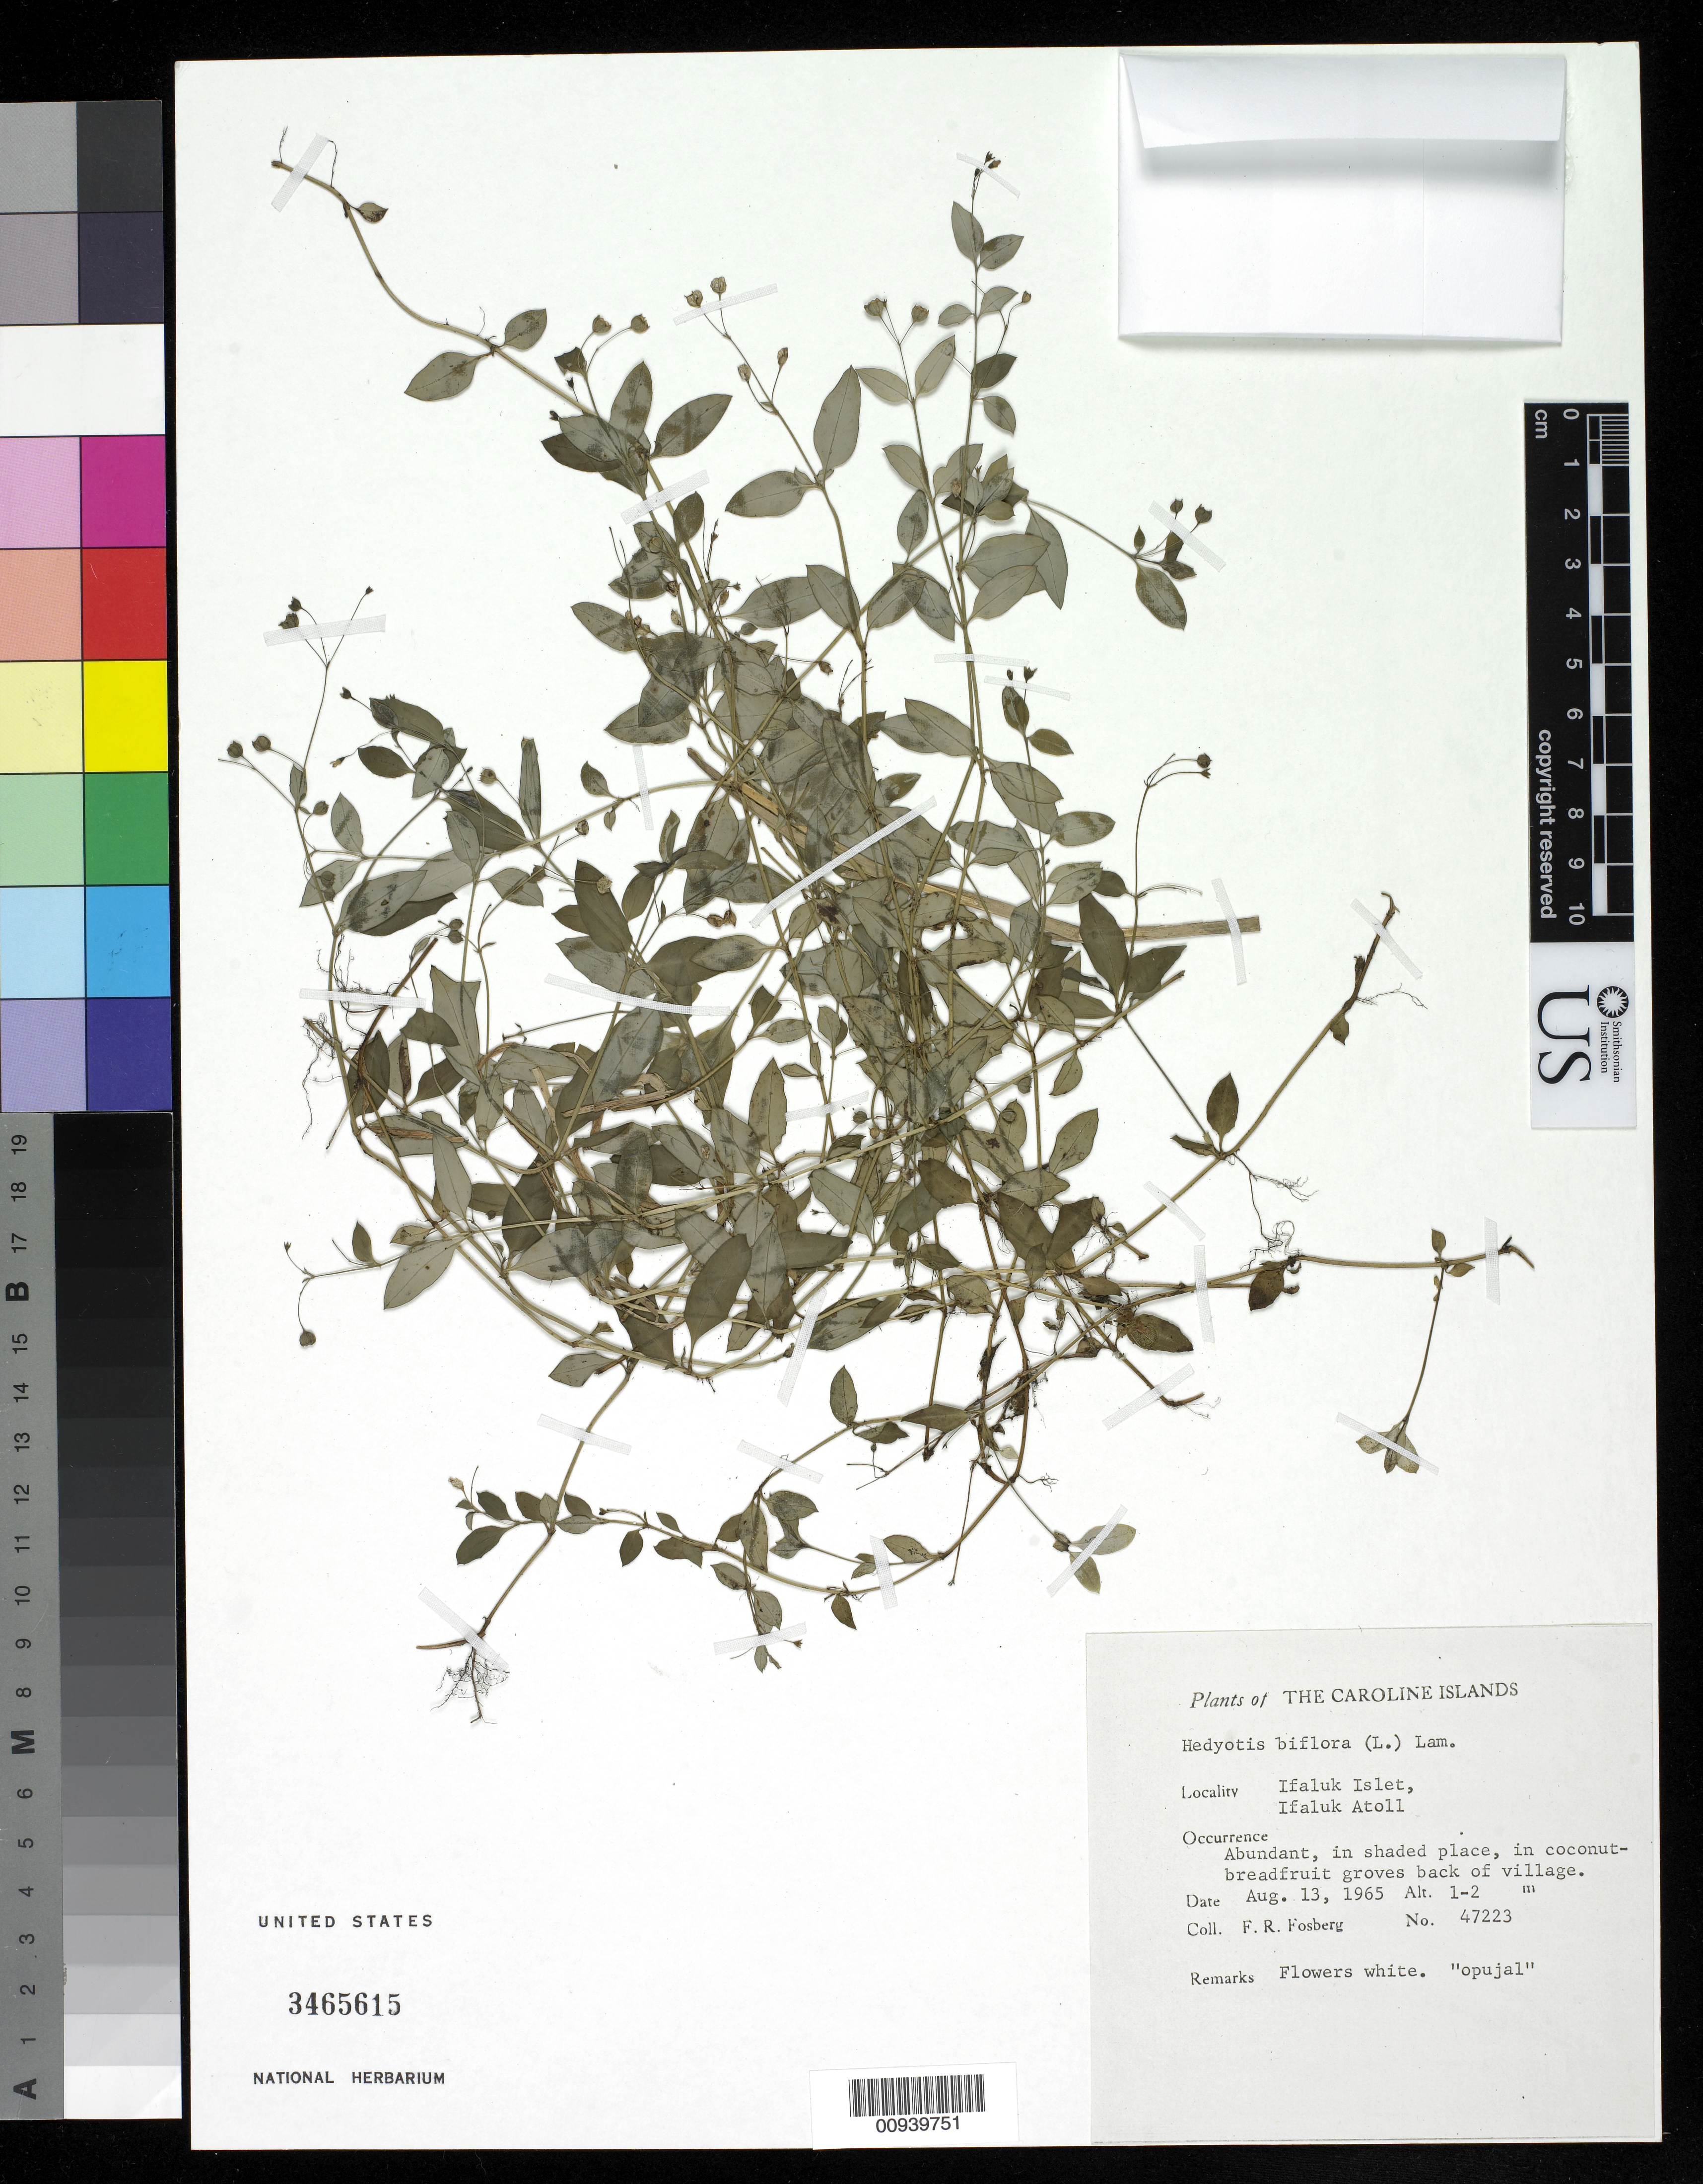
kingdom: Plantae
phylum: Tracheophyta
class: Magnoliopsida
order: Gentianales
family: Rubiaceae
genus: Leptopetalum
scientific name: Leptopetalum biflorum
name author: (L.) Neupane & N. Wikstr.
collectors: F. R. Fosberg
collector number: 47223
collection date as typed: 13 Aug 1965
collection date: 1965-08-13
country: Micronesia, Federated States of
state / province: Yap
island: Ifalik (Ifaluk) Atoll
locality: Ifaluk Islet, Ifaluk Atoll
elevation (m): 1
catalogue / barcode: US 3465615